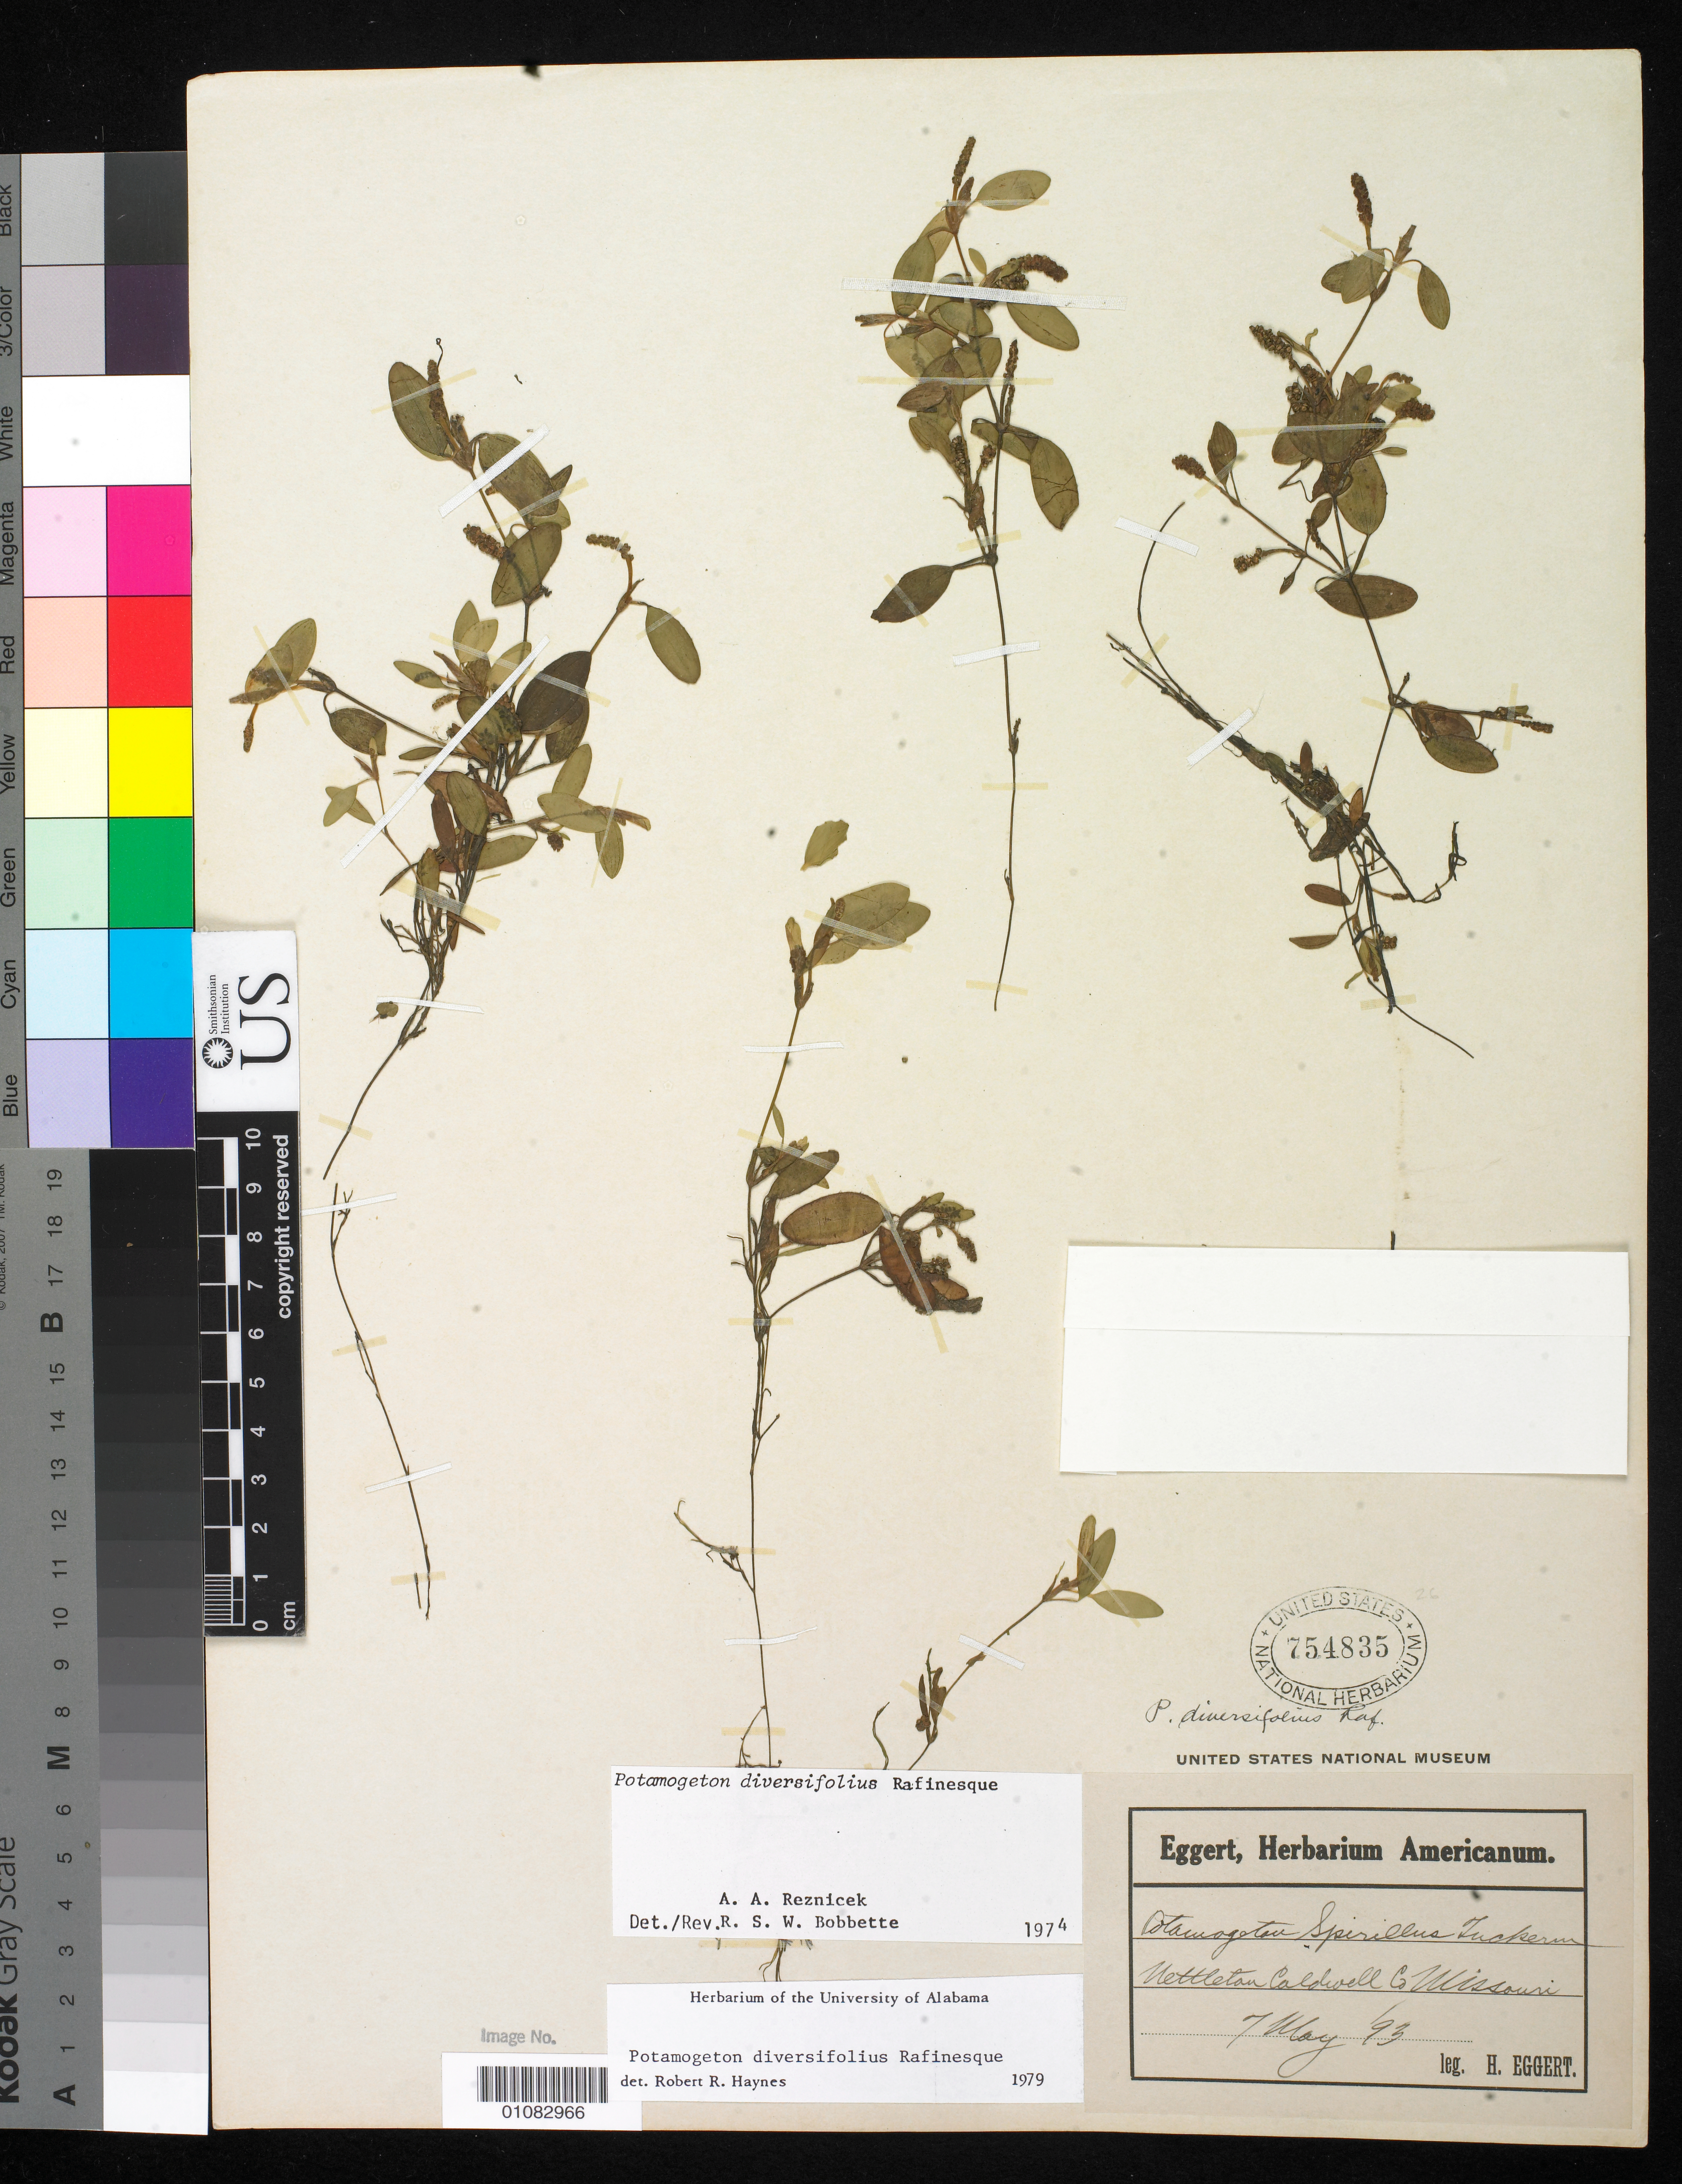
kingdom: Plantae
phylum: Tracheophyta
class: Liliopsida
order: Alismatales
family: Potamogetonaceae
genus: Potamogeton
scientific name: Potamogeton diversifolius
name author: Raf.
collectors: H. Eggert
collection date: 1893-05-07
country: United States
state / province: Missouri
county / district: Caldwell County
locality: Nettleton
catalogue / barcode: US 754835